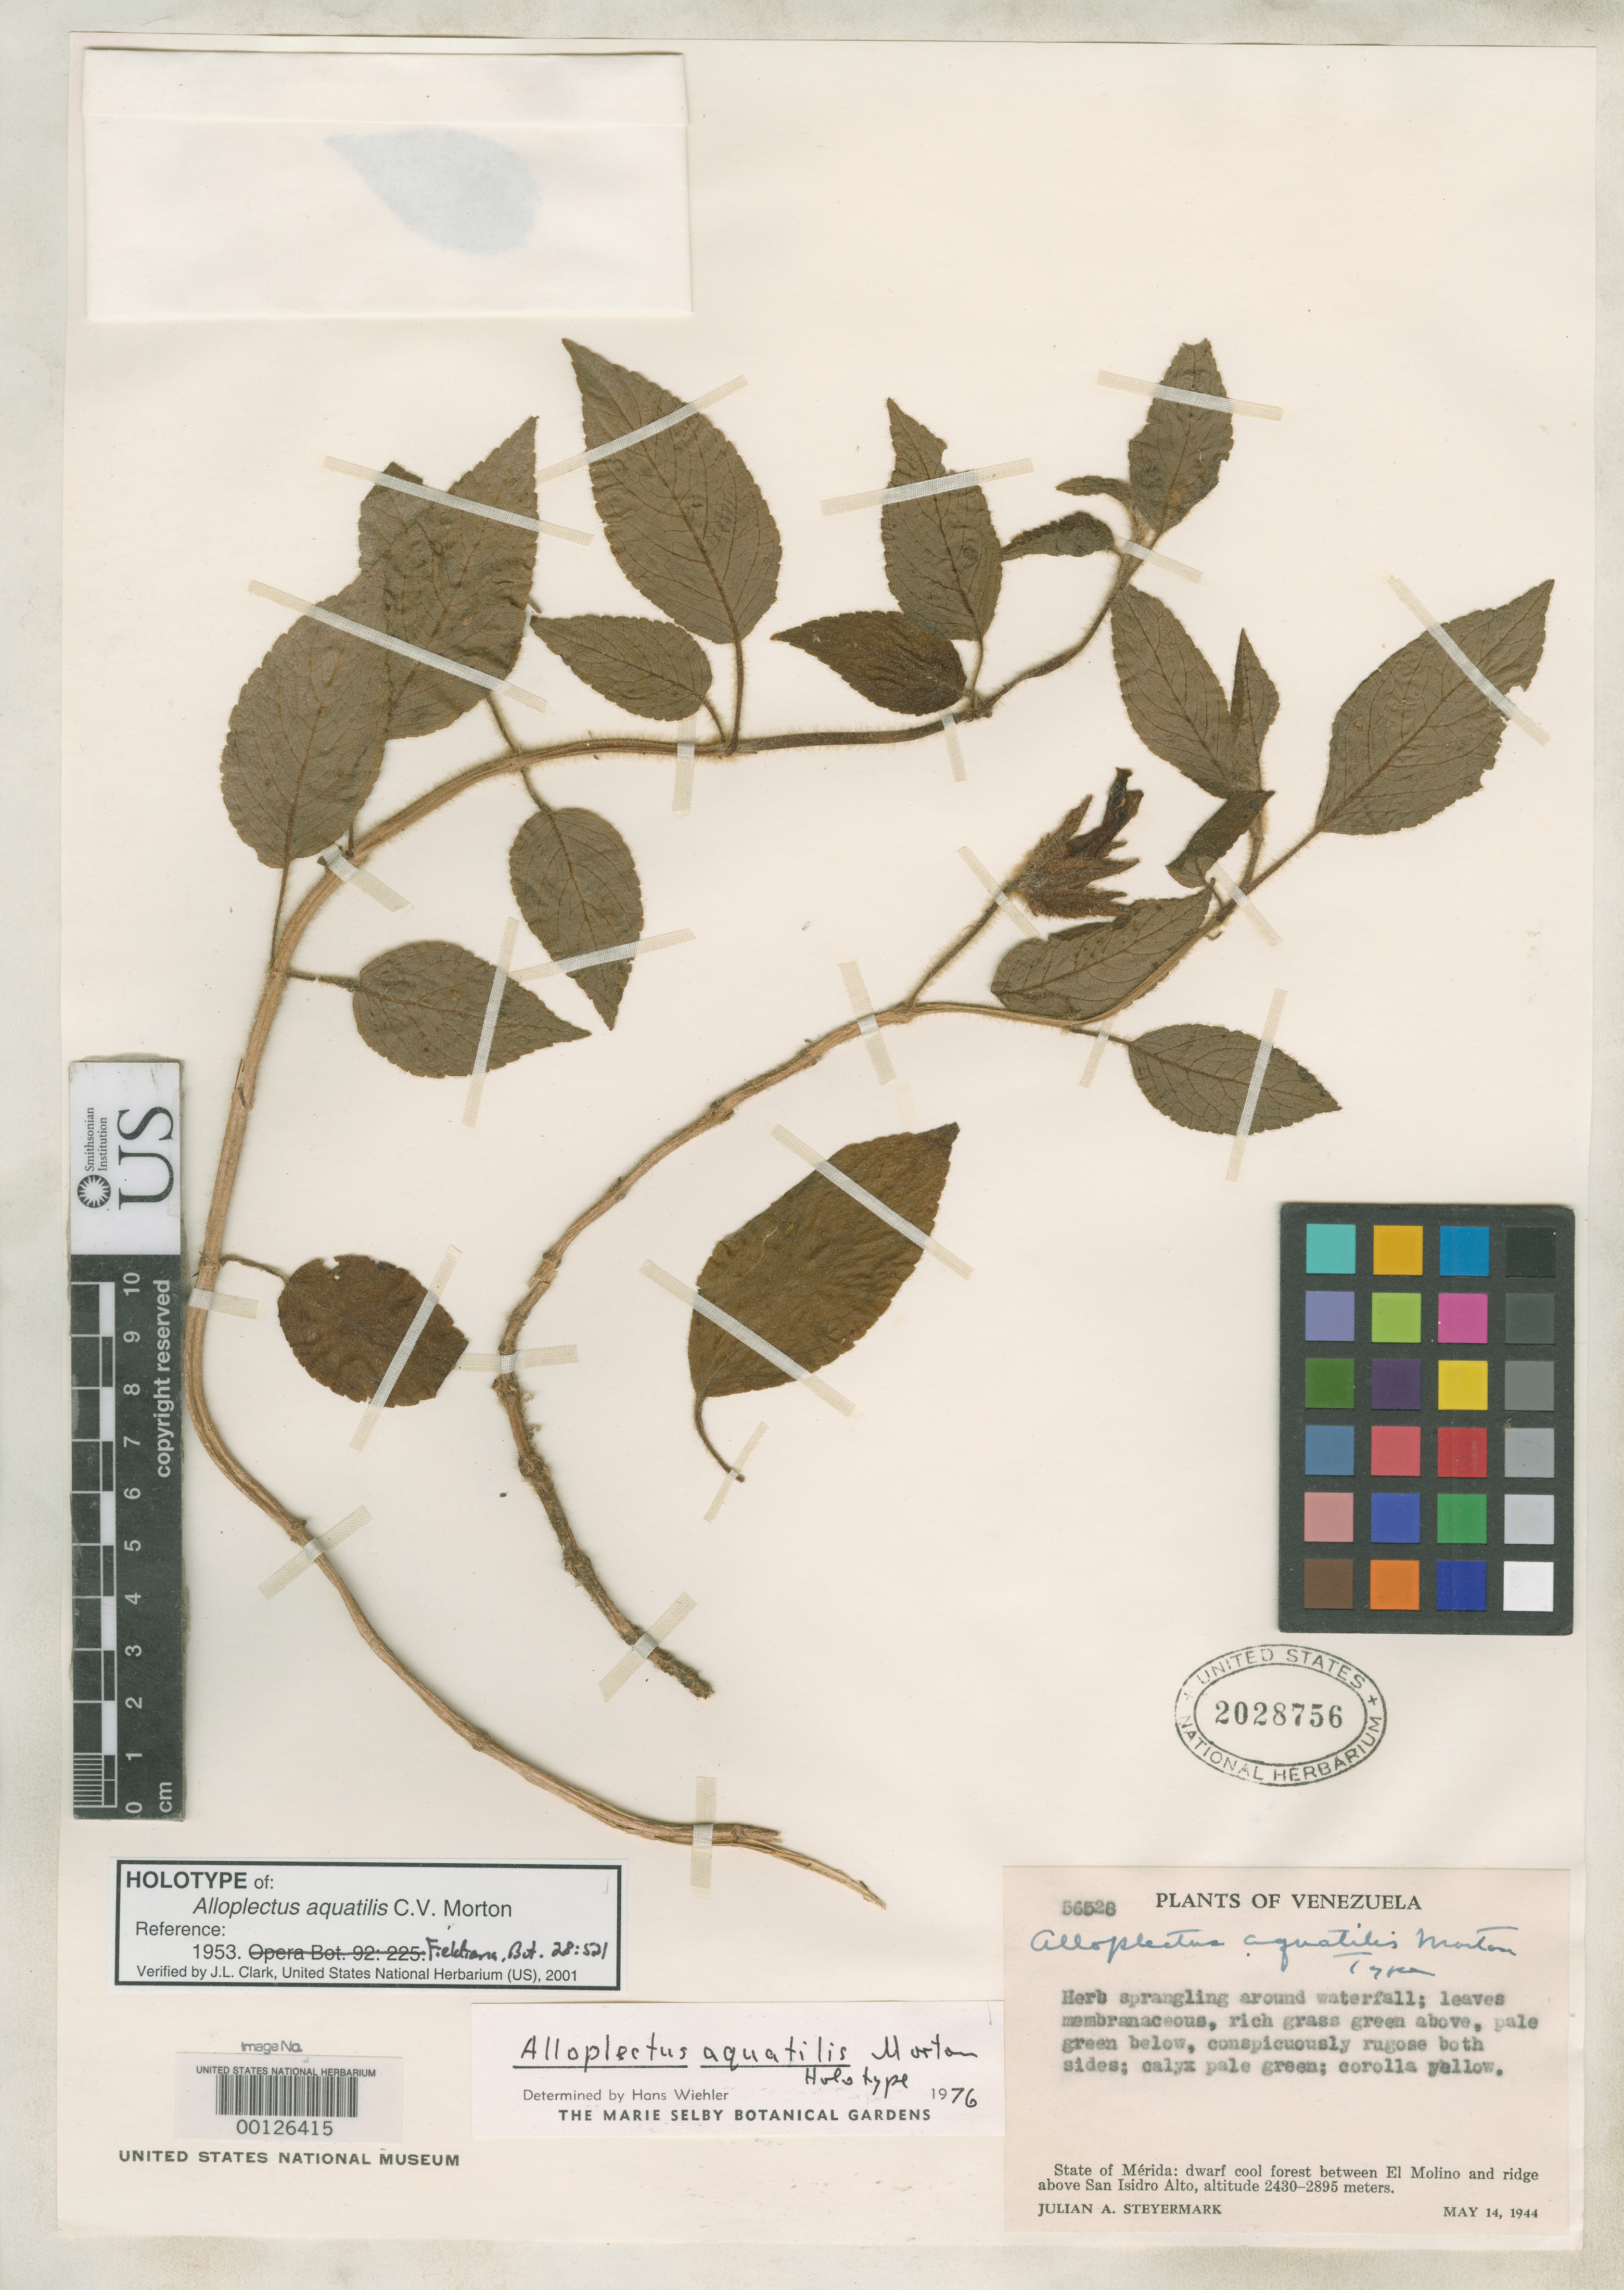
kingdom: Plantae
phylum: Tracheophyta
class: Magnoliopsida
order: Lamiales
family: Gesneriaceae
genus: Alloplectus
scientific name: Alloplectus aquatilis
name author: C.V. Morton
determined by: Clark, J. L., (SEL), The Marie Selby Botanical Garden (UNITED STATES)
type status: Holotype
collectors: J. Steyermark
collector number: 56528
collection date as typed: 14 May 1944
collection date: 1944-05-14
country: Venezuela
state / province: Mérida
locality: Dwarf cool forest between El Molino and ridge above San Isidro Alto.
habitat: Dwarf cool forest.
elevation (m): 2430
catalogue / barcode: US 2028756